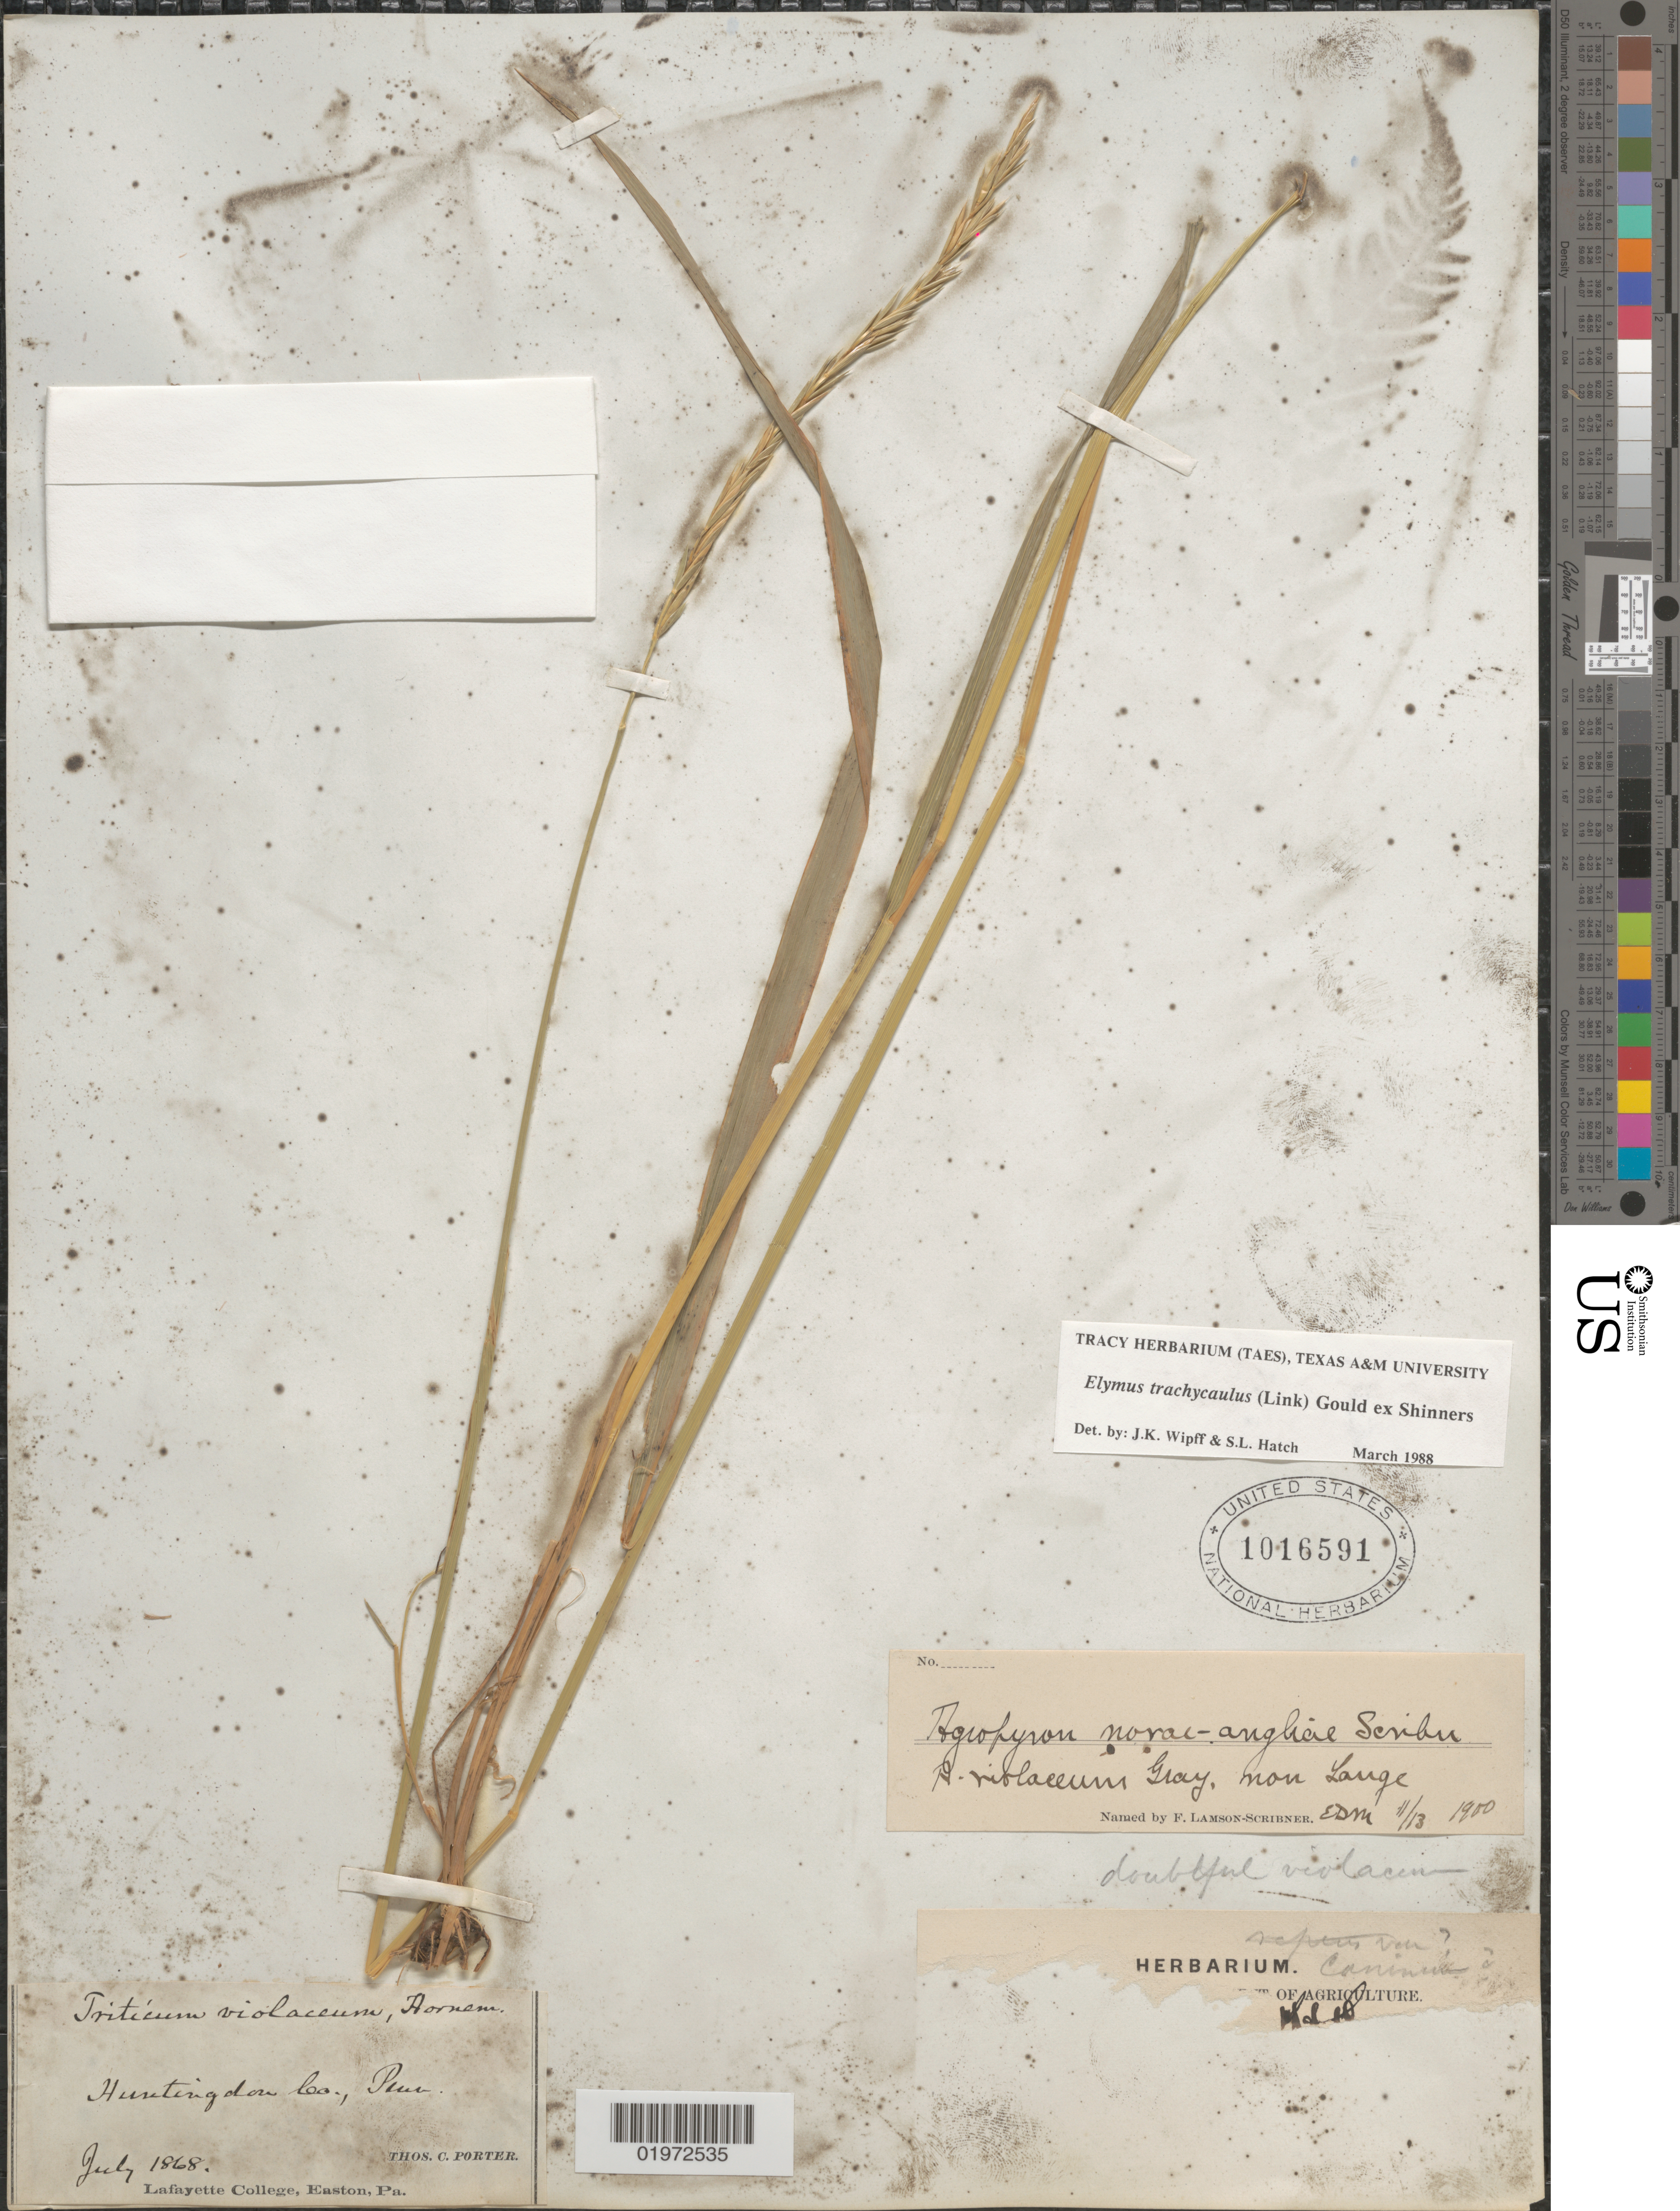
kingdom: Plantae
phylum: Tracheophyta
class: Liliopsida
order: Poales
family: Poaceae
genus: Elymus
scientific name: Elymus trachycaulus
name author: (Link) Gould ex Shinners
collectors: T. Porter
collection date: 1868-07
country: United States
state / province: Pennsylvania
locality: Huntingdon Co.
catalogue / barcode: US 1016591